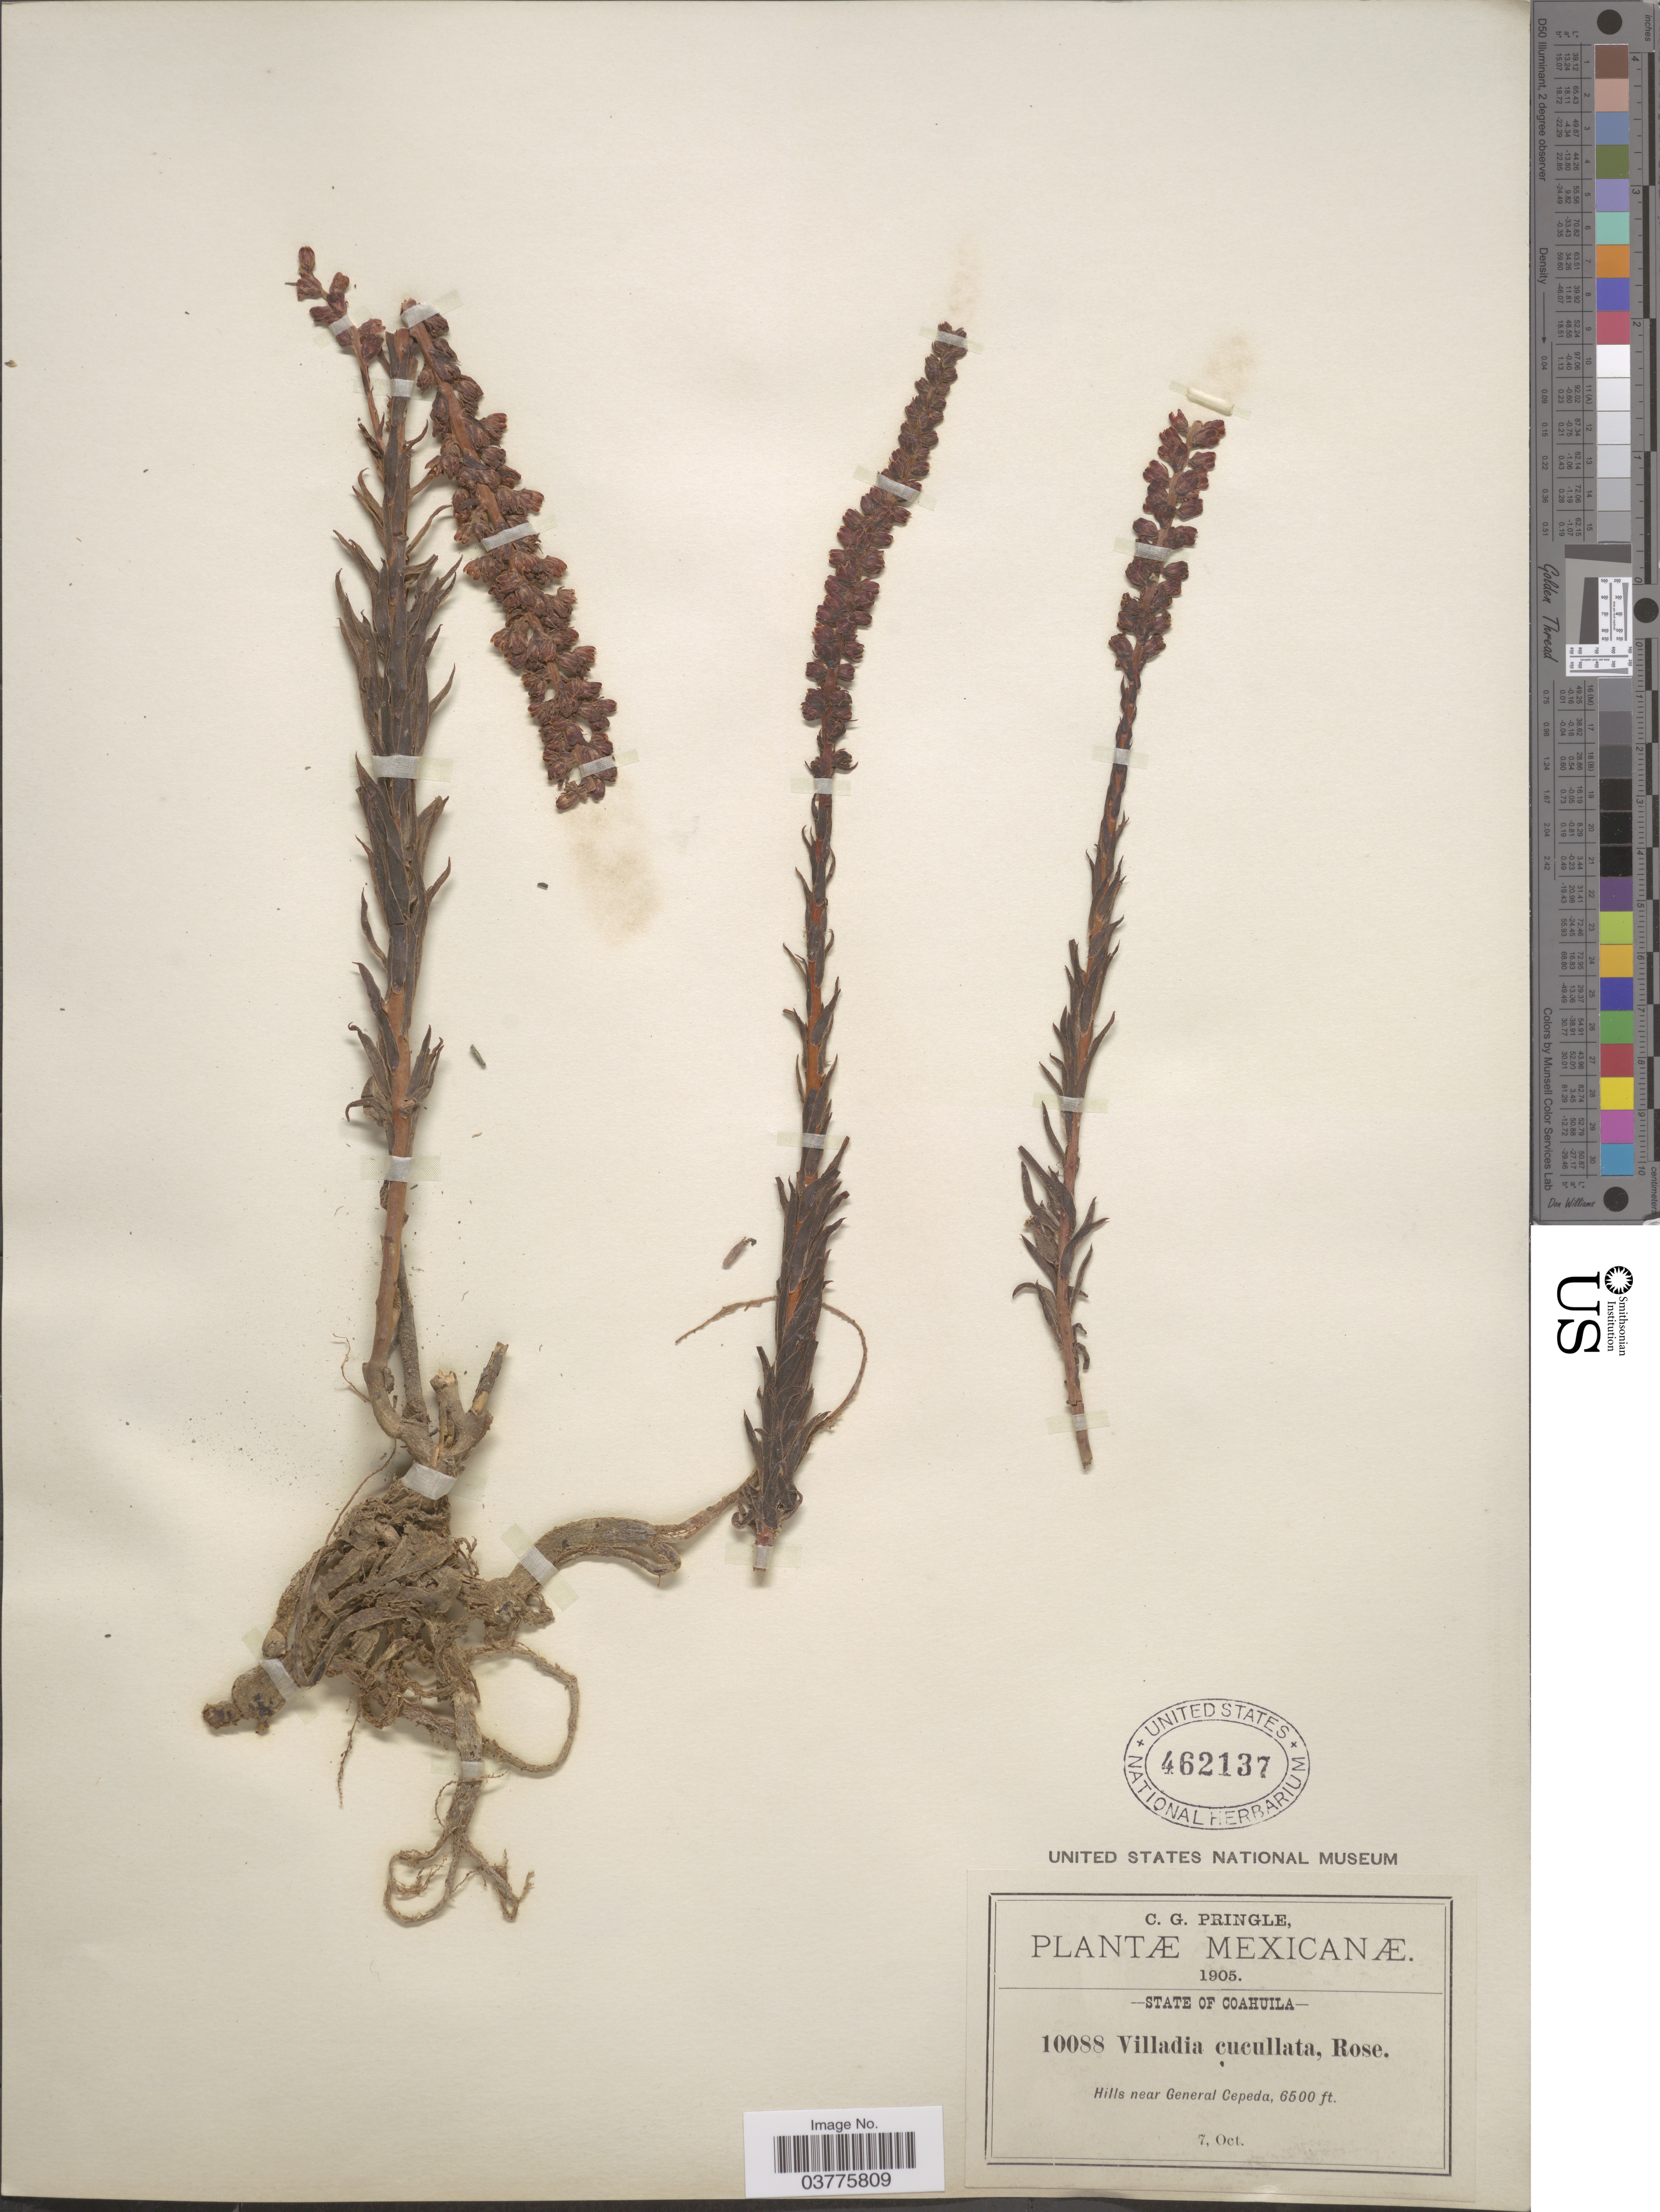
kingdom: Plantae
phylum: Tracheophyta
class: Magnoliopsida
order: Saxifragales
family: Crassulaceae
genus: Villadia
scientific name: Villadia cucullata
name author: Rose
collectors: C. G. Pringle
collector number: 10088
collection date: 1905-10-07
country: Mexico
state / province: Coahuila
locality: Hills near General Cepeda.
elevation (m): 1981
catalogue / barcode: US 462137